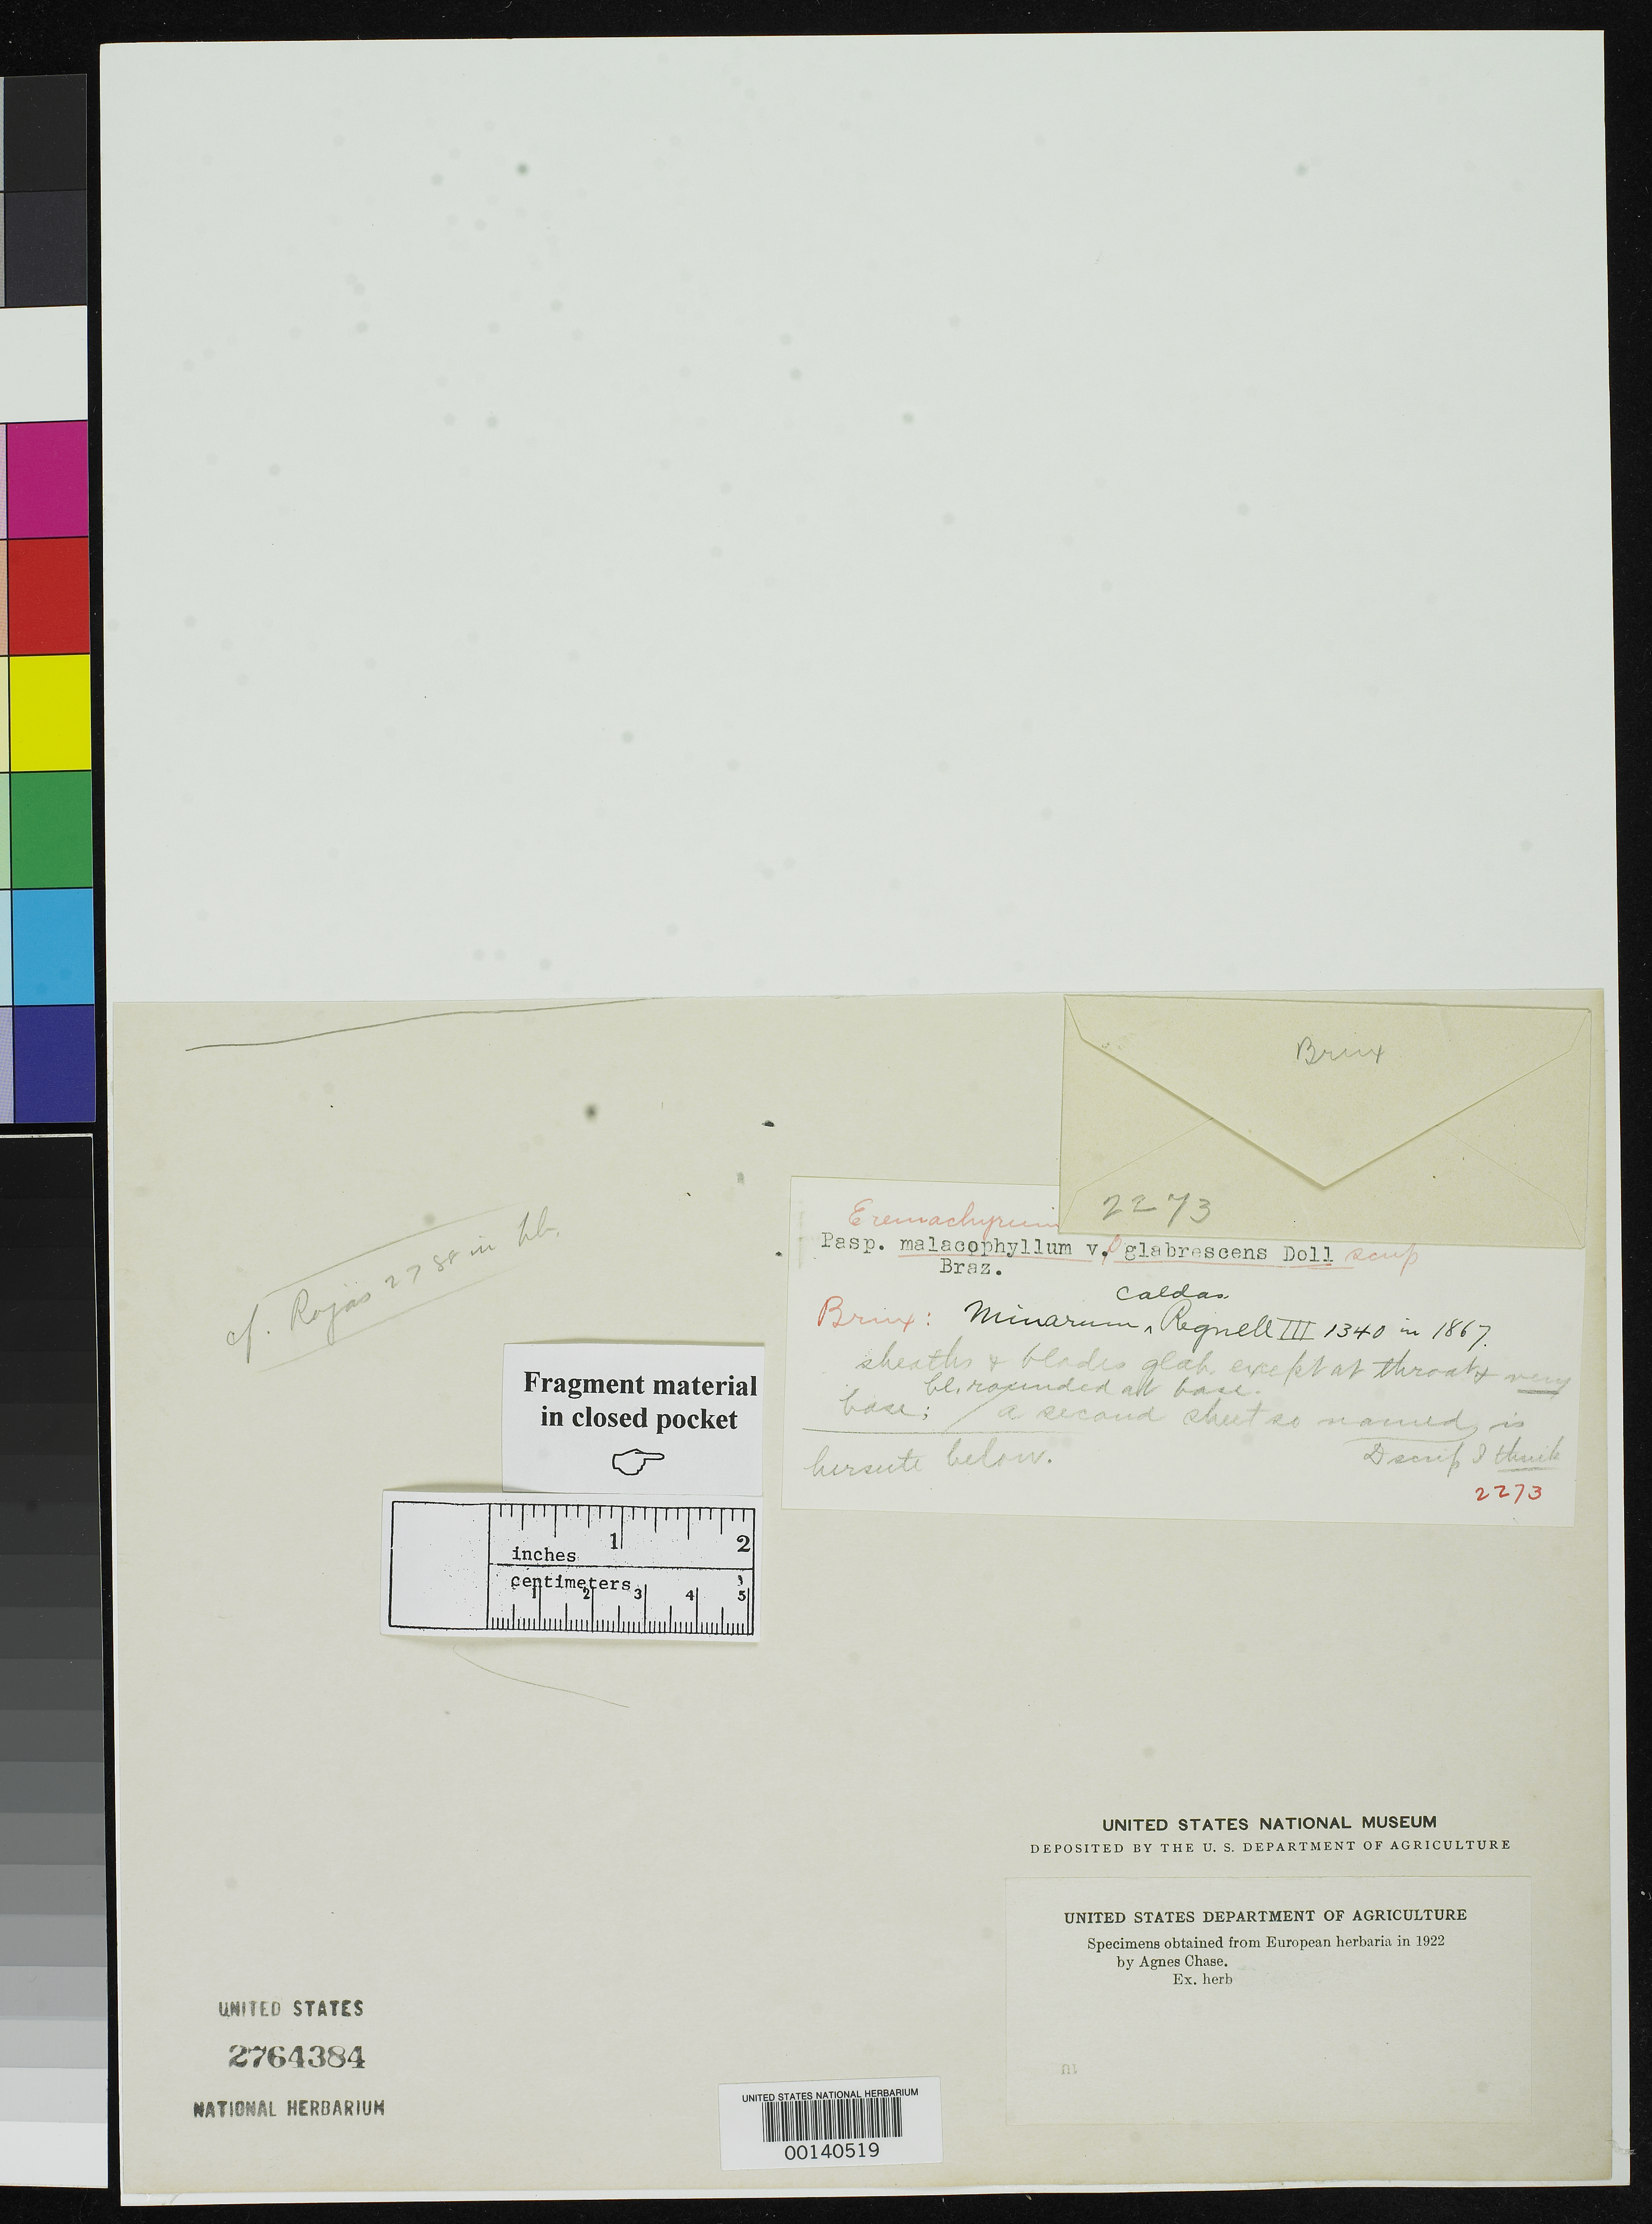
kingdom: Plantae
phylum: Tracheophyta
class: Liliopsida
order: Poales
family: Poaceae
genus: Paspalum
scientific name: Paspalum malacophyllum var. glabrescens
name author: Döll in Mart.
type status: Type Fragment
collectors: A. F. Regnell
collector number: III 1340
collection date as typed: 1867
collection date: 1867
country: Brazil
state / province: Minas Gerais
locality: Caldas.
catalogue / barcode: US 2764384